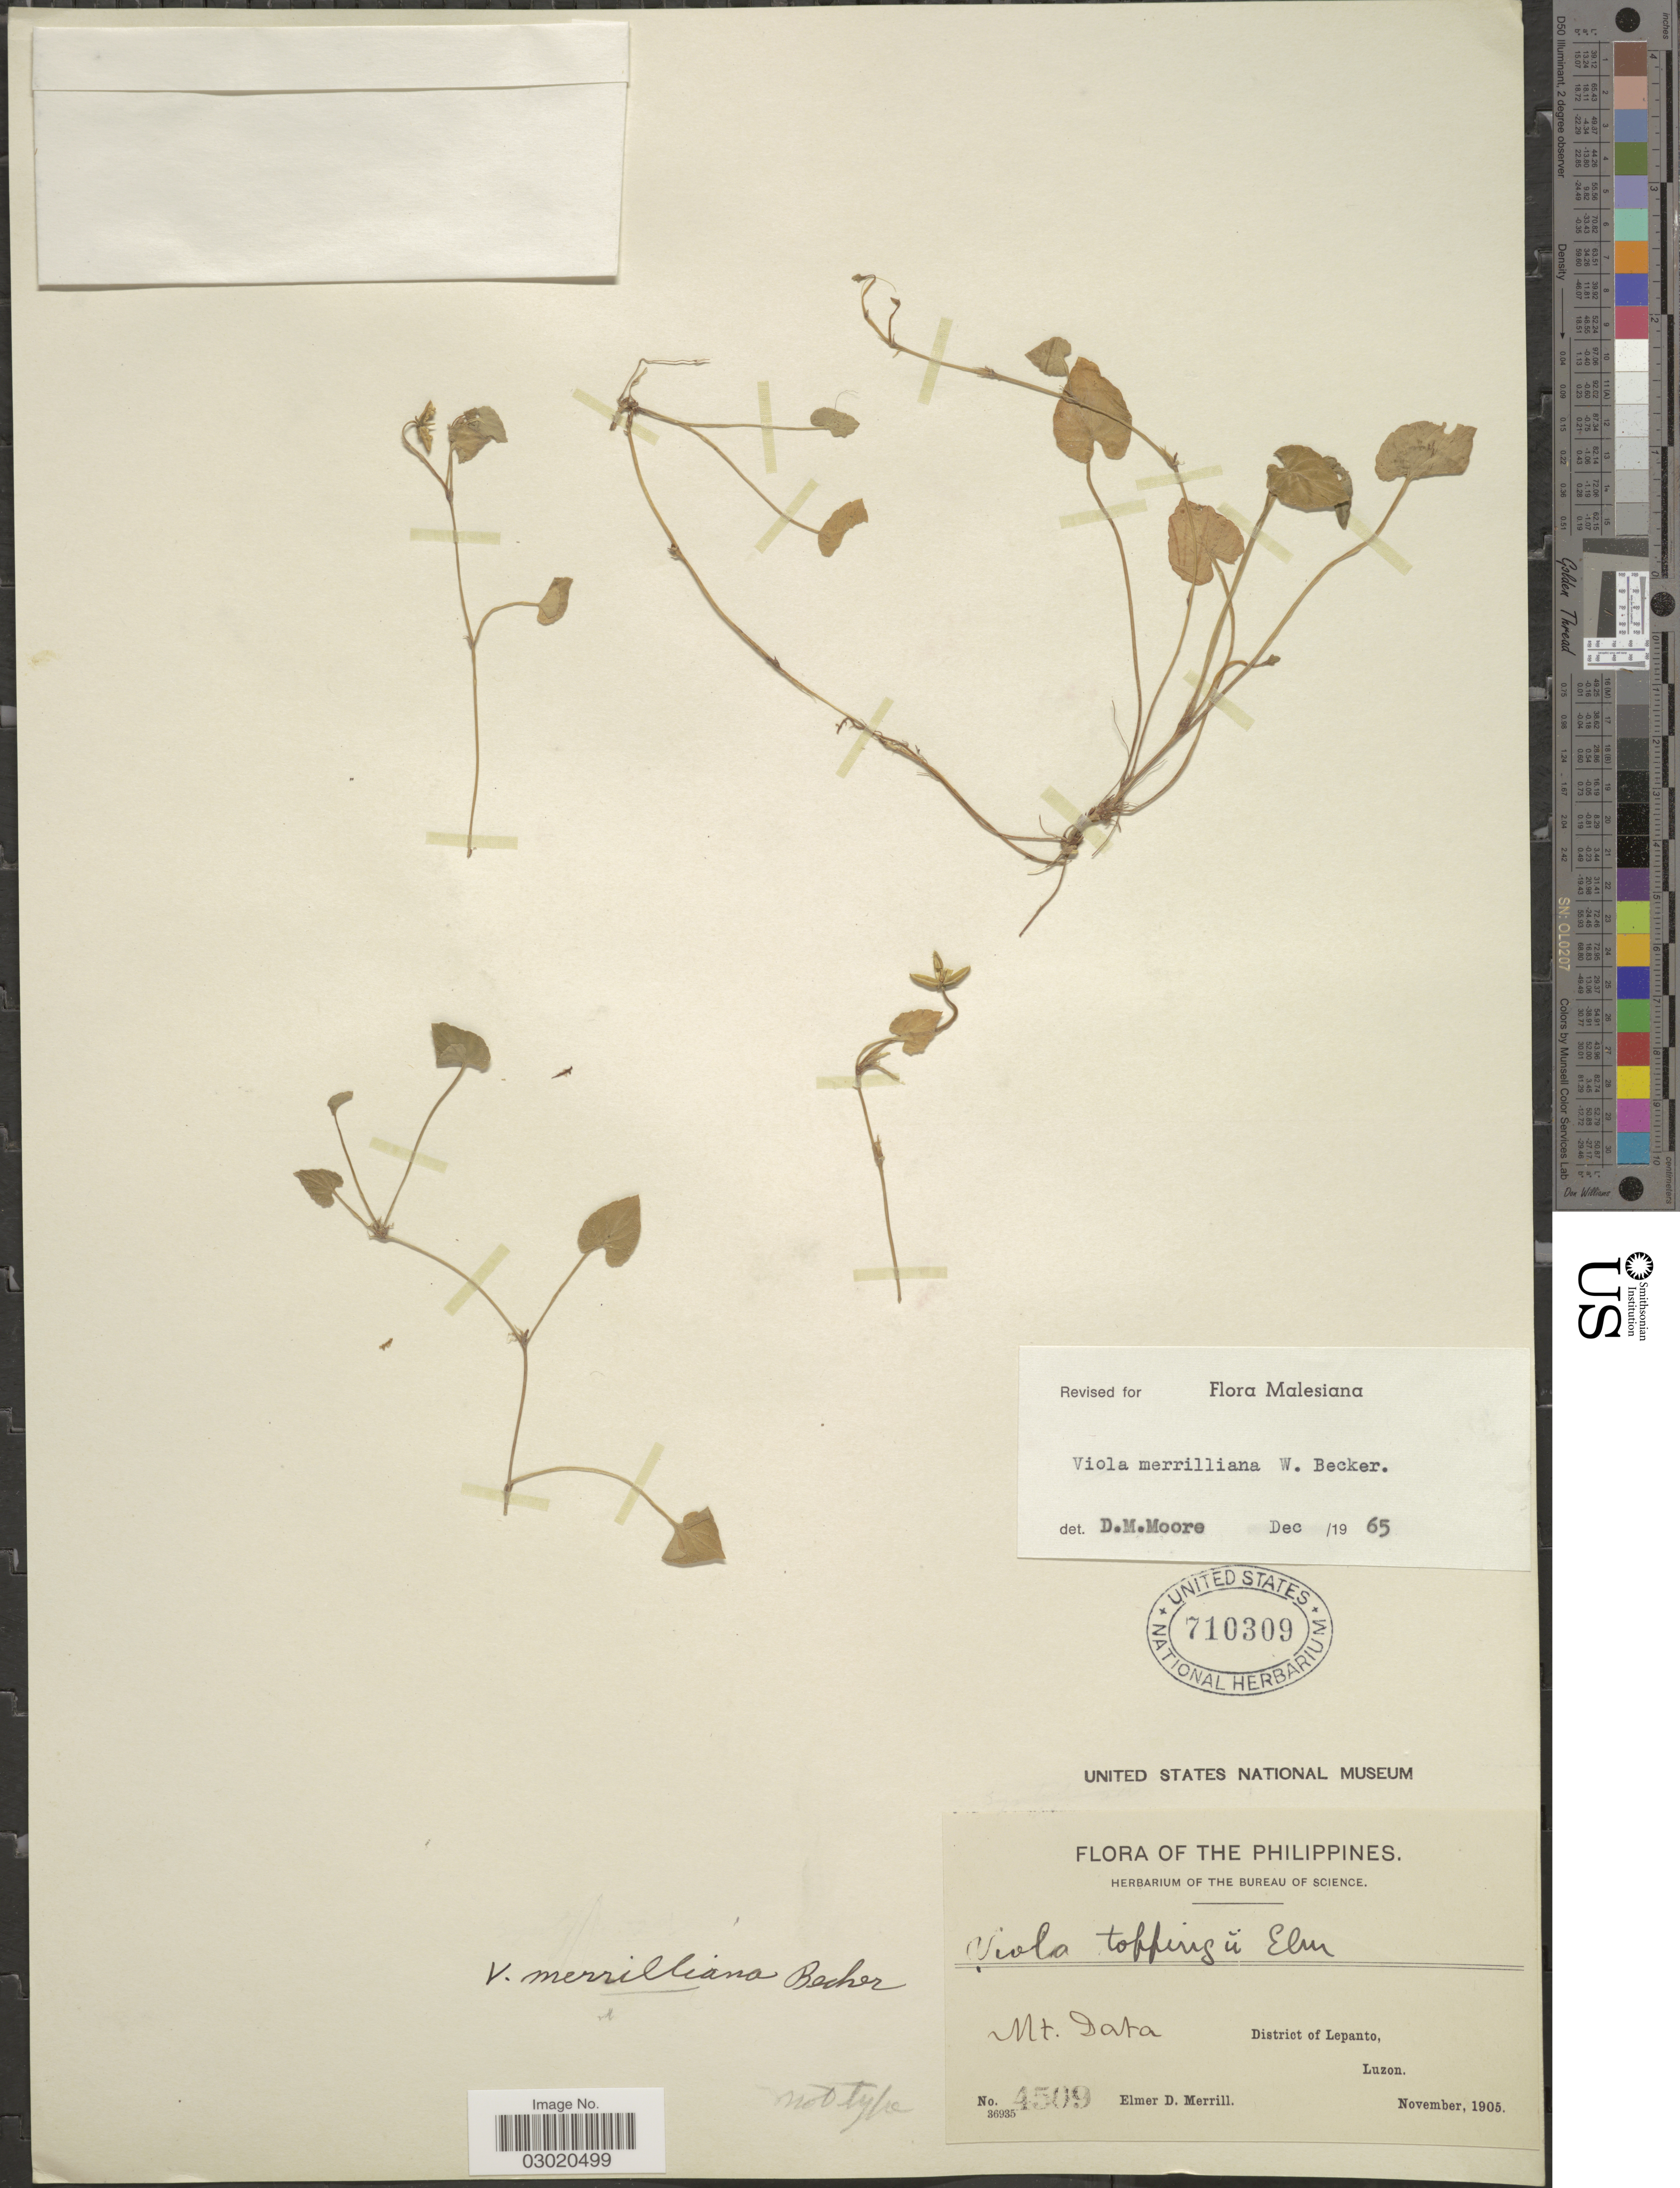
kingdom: Plantae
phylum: Tracheophyta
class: Magnoliopsida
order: Malpighiales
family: Violaceae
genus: Viola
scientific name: Viola merrilliana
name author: W. Becker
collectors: E. D. Merrill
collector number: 4509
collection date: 1905-11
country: Philippines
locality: Mt. Data, District of Lepanto, Luzon.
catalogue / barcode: US 710309